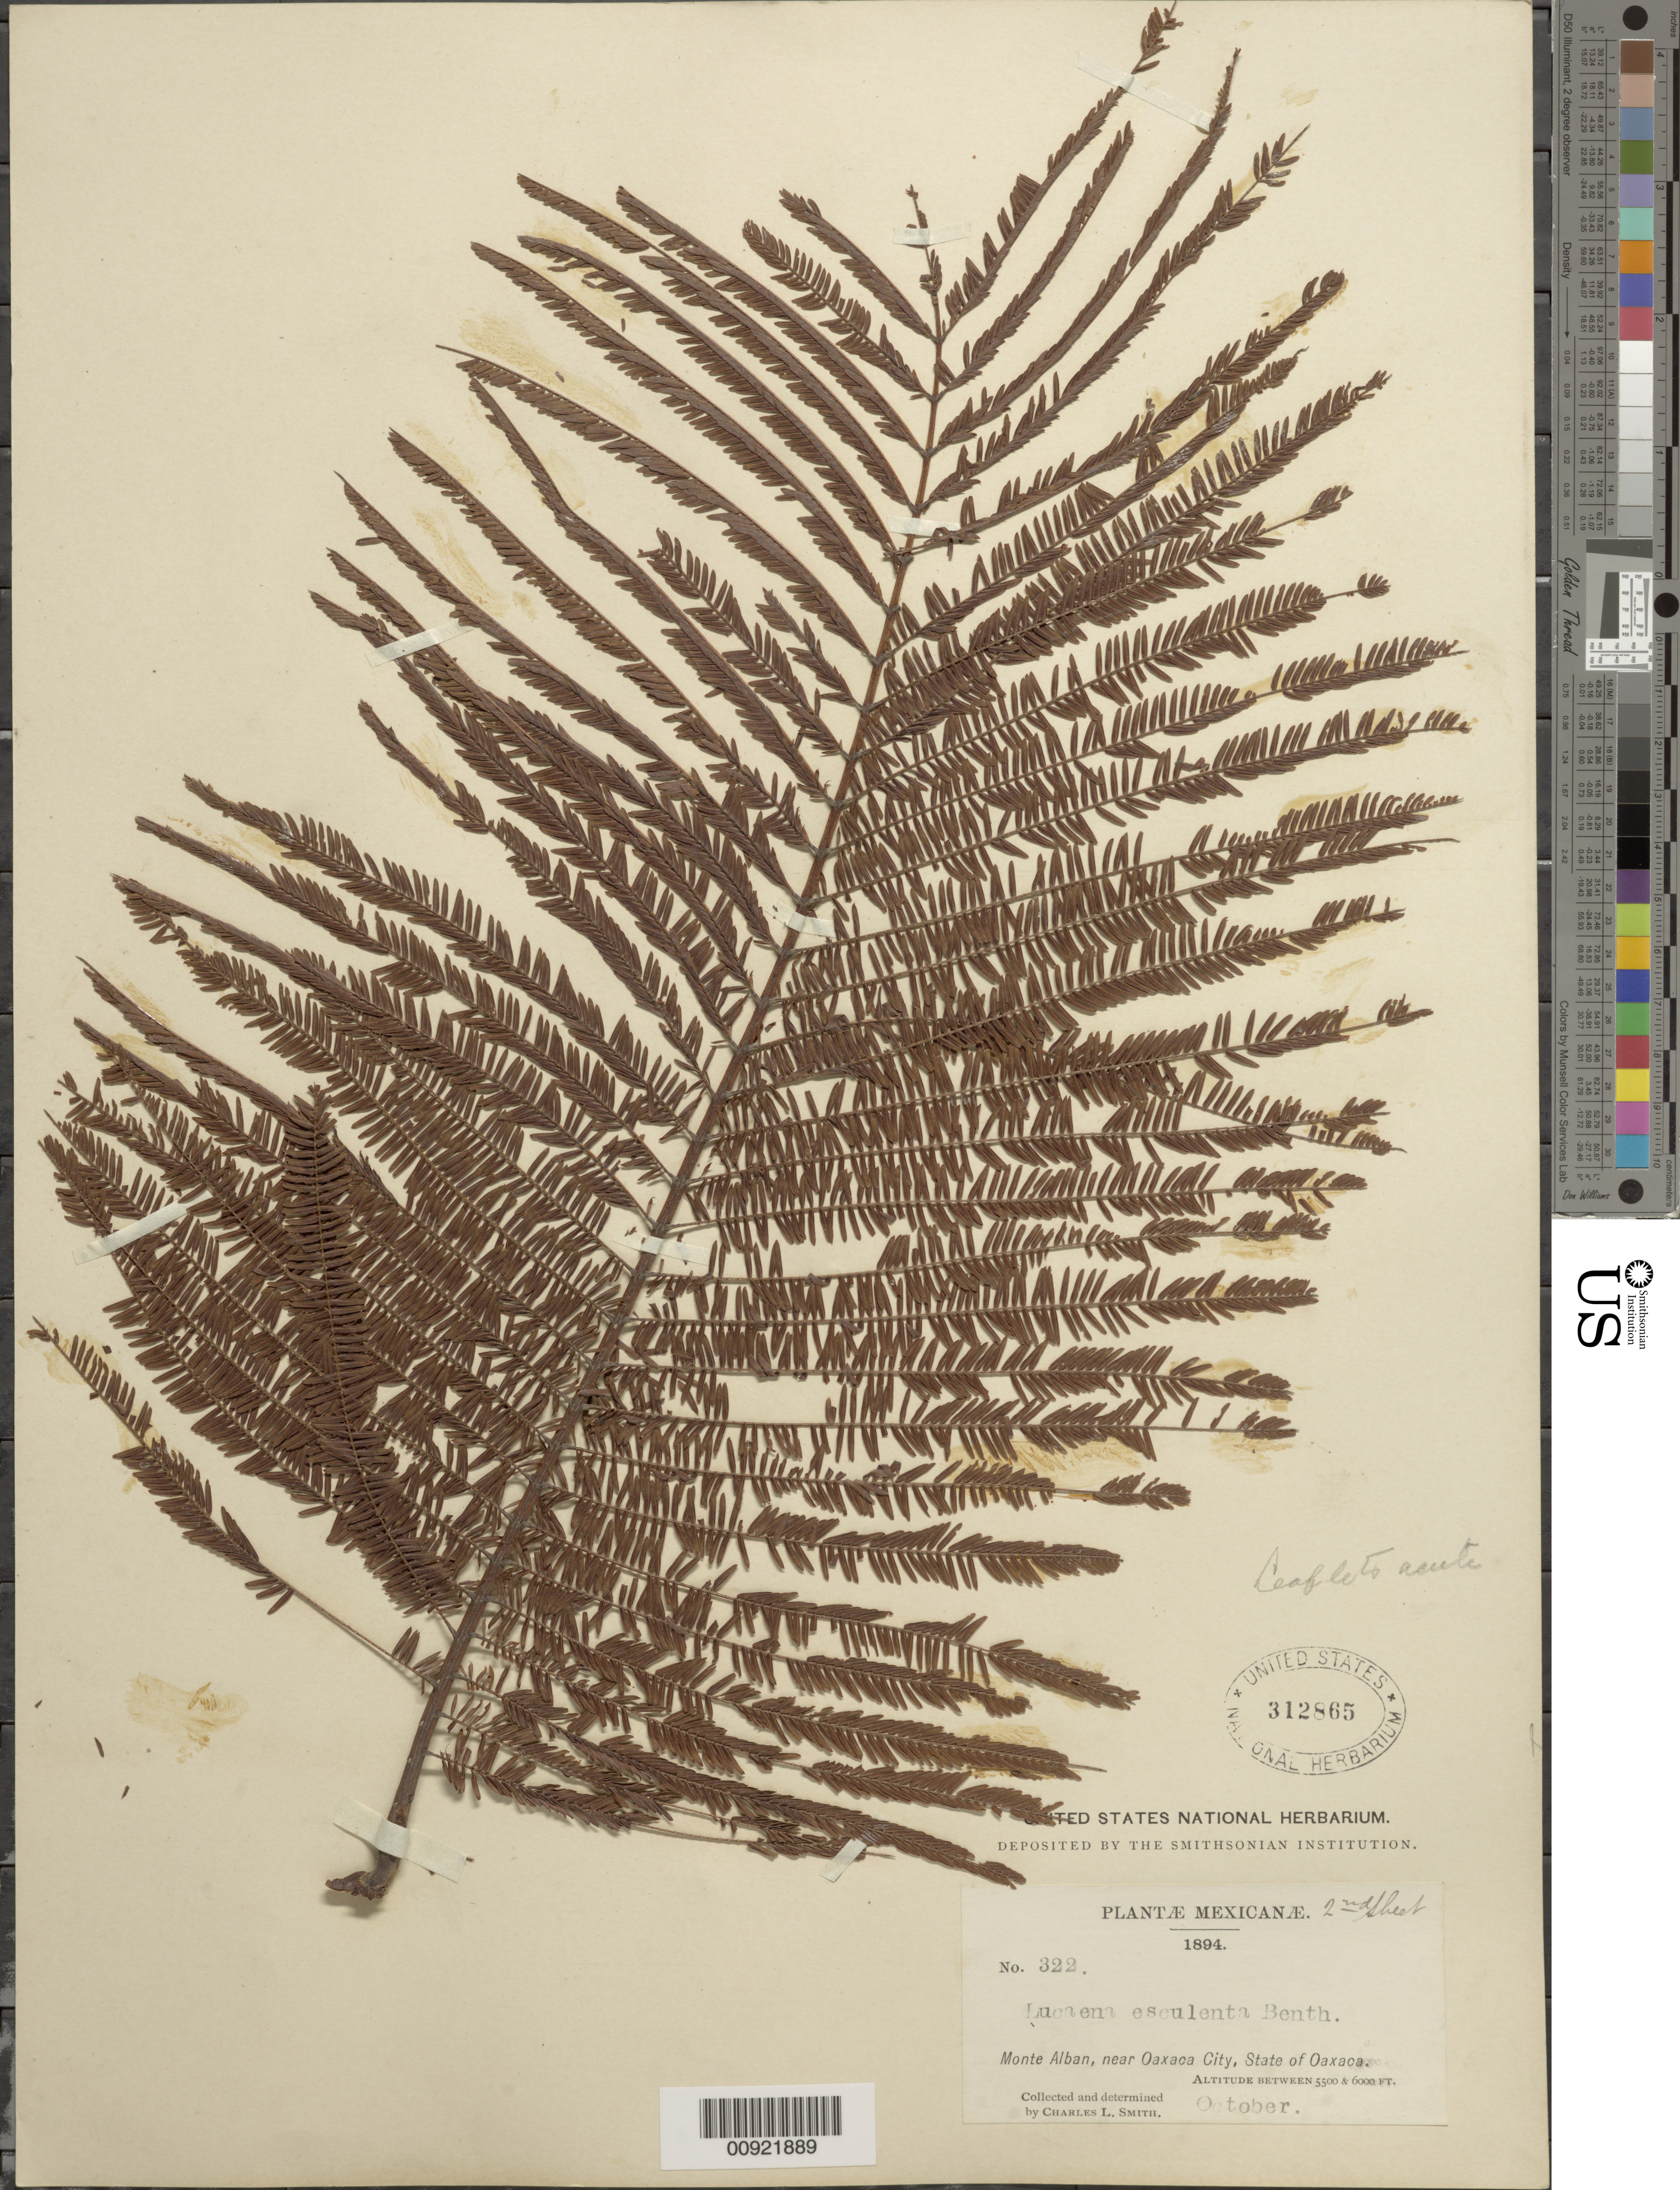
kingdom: Plantae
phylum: Tracheophyta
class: Magnoliopsida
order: Fabales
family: Fabaceae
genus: Leucaena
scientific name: Leucaena esculenta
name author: (Moc. & Sessé ex DC.) Benth.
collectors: C. L. Smith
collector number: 322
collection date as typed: Oct 1894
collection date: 1894-10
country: Mexico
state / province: Oaxaca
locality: Monte Alban, near Oaxaca City, State of Oaxaca.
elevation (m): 1676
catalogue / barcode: US 312865